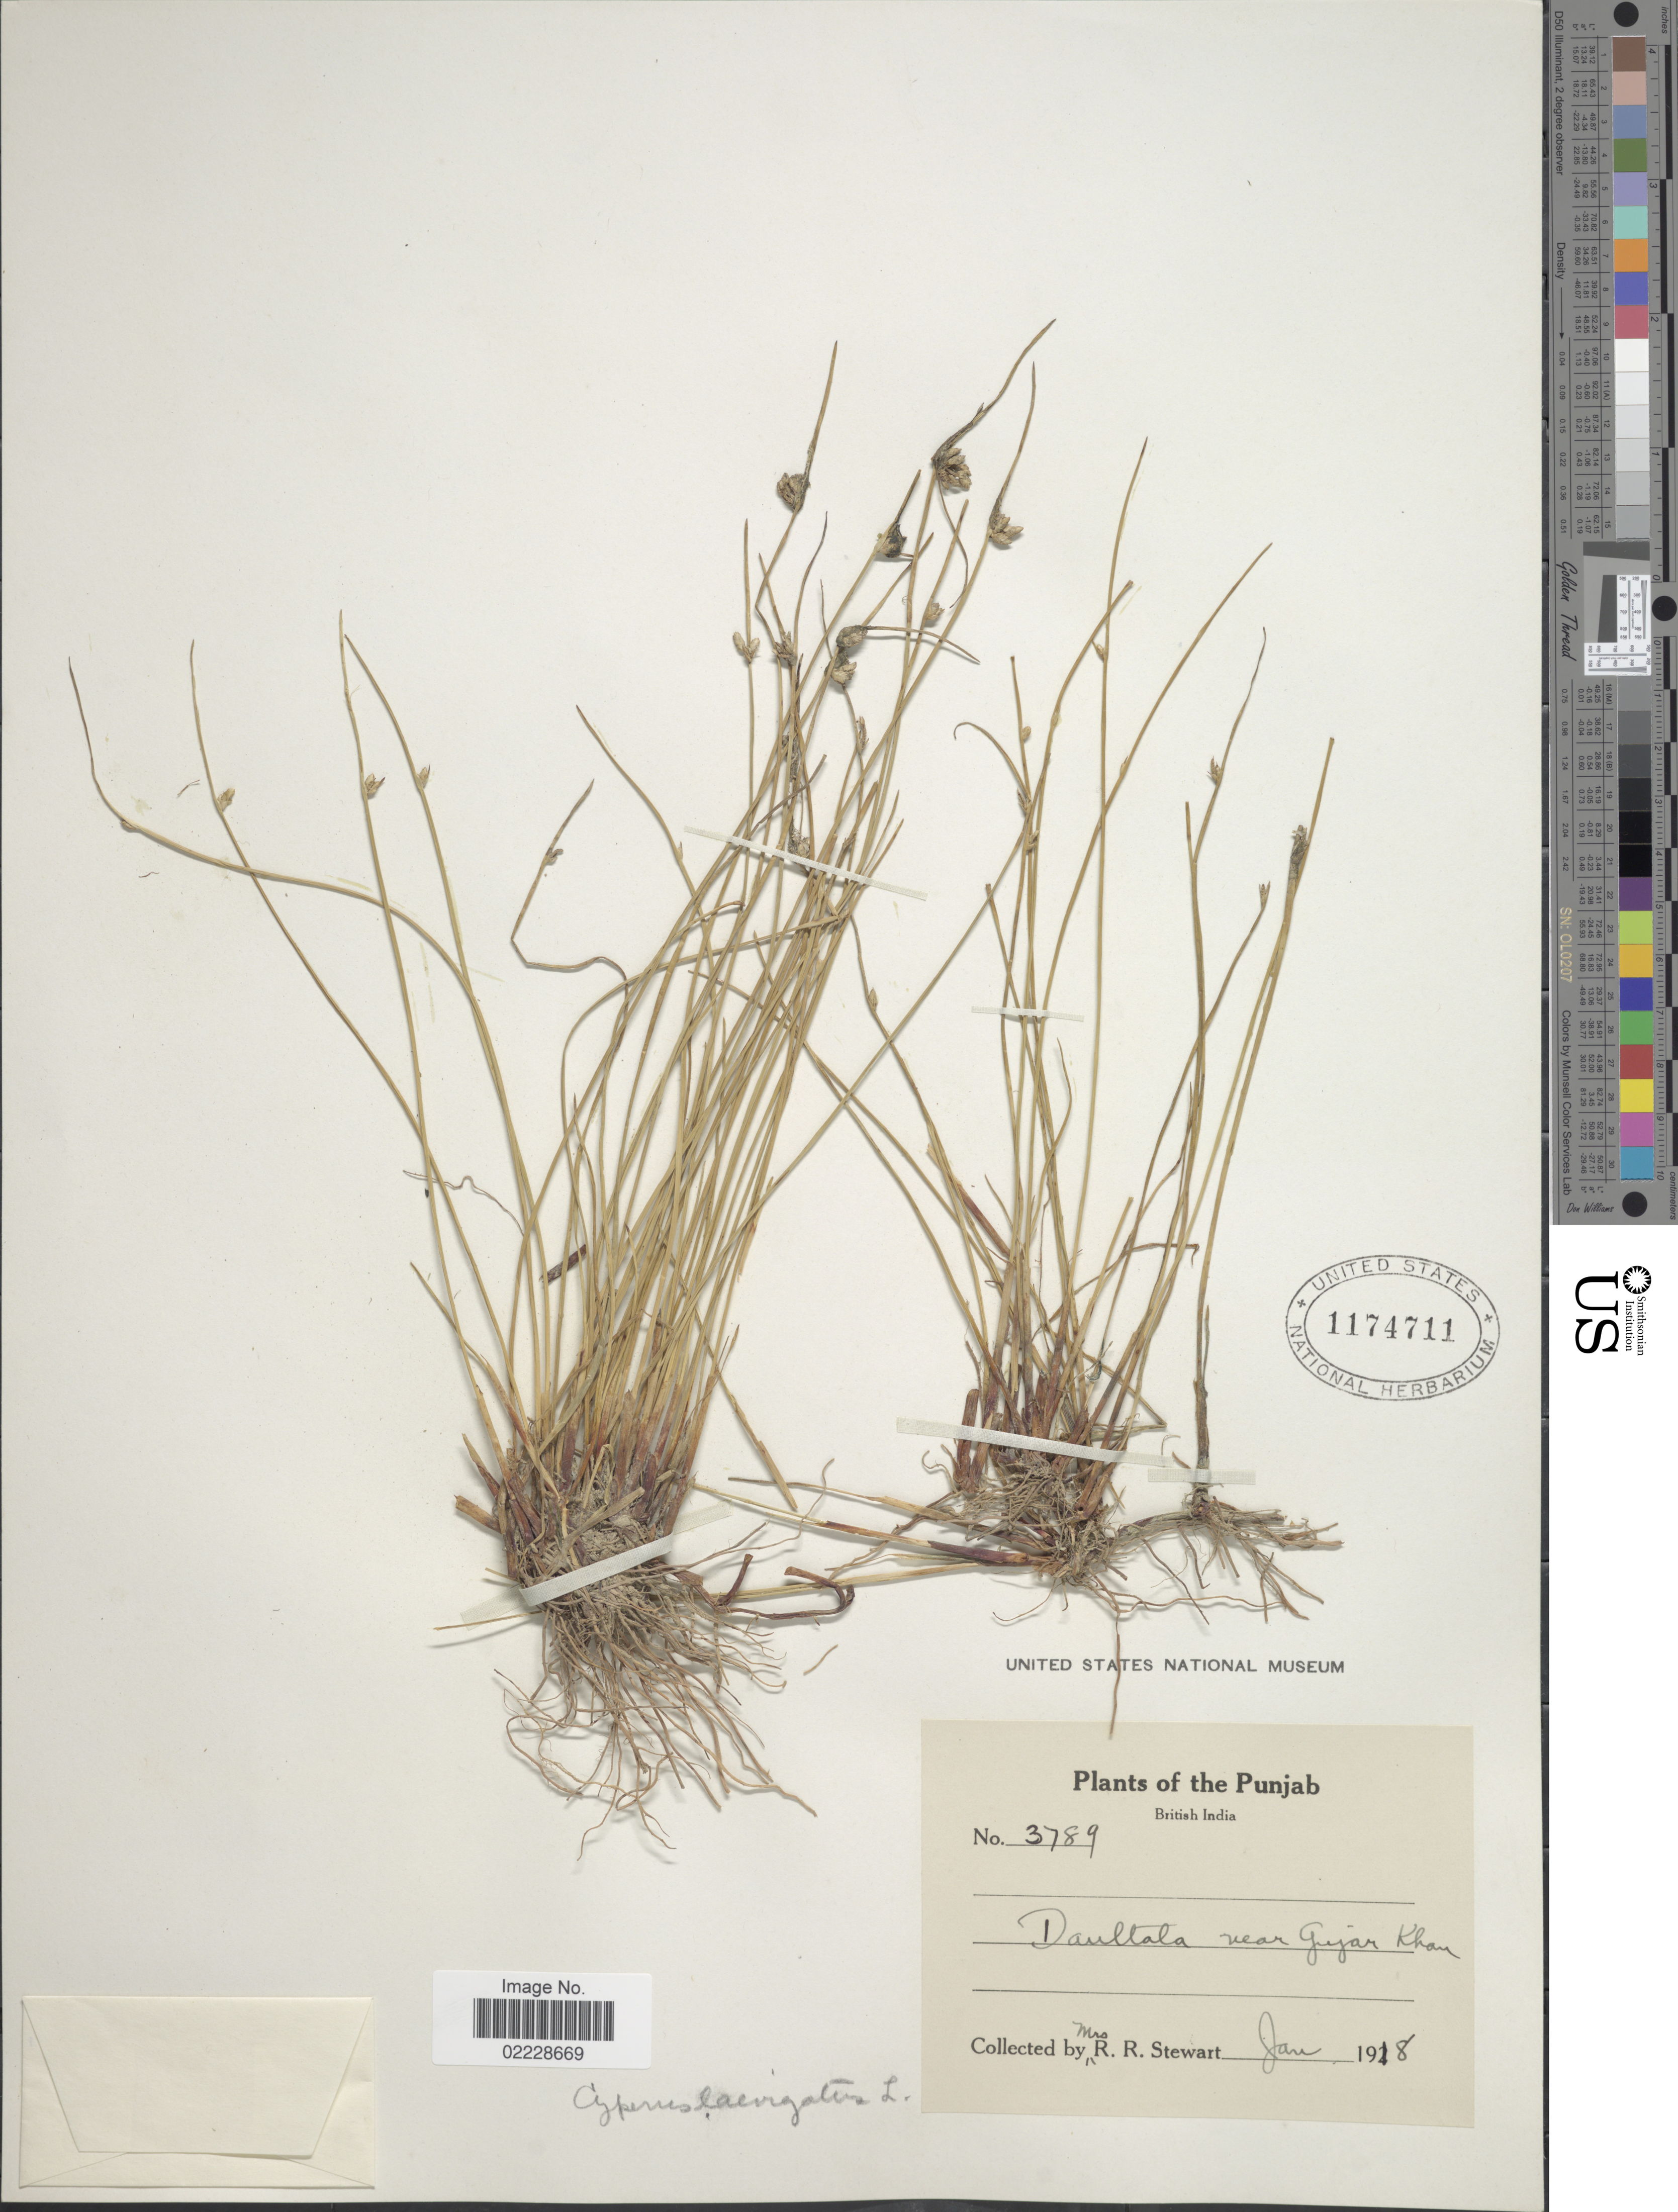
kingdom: Plantae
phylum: Tracheophyta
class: Liliopsida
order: Poales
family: Cyperaceae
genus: Cyperus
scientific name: Cyperus laevigatus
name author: L.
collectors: R. Stewart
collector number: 3789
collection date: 1918-01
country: India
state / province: Punjab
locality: British India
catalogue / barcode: US 1174711